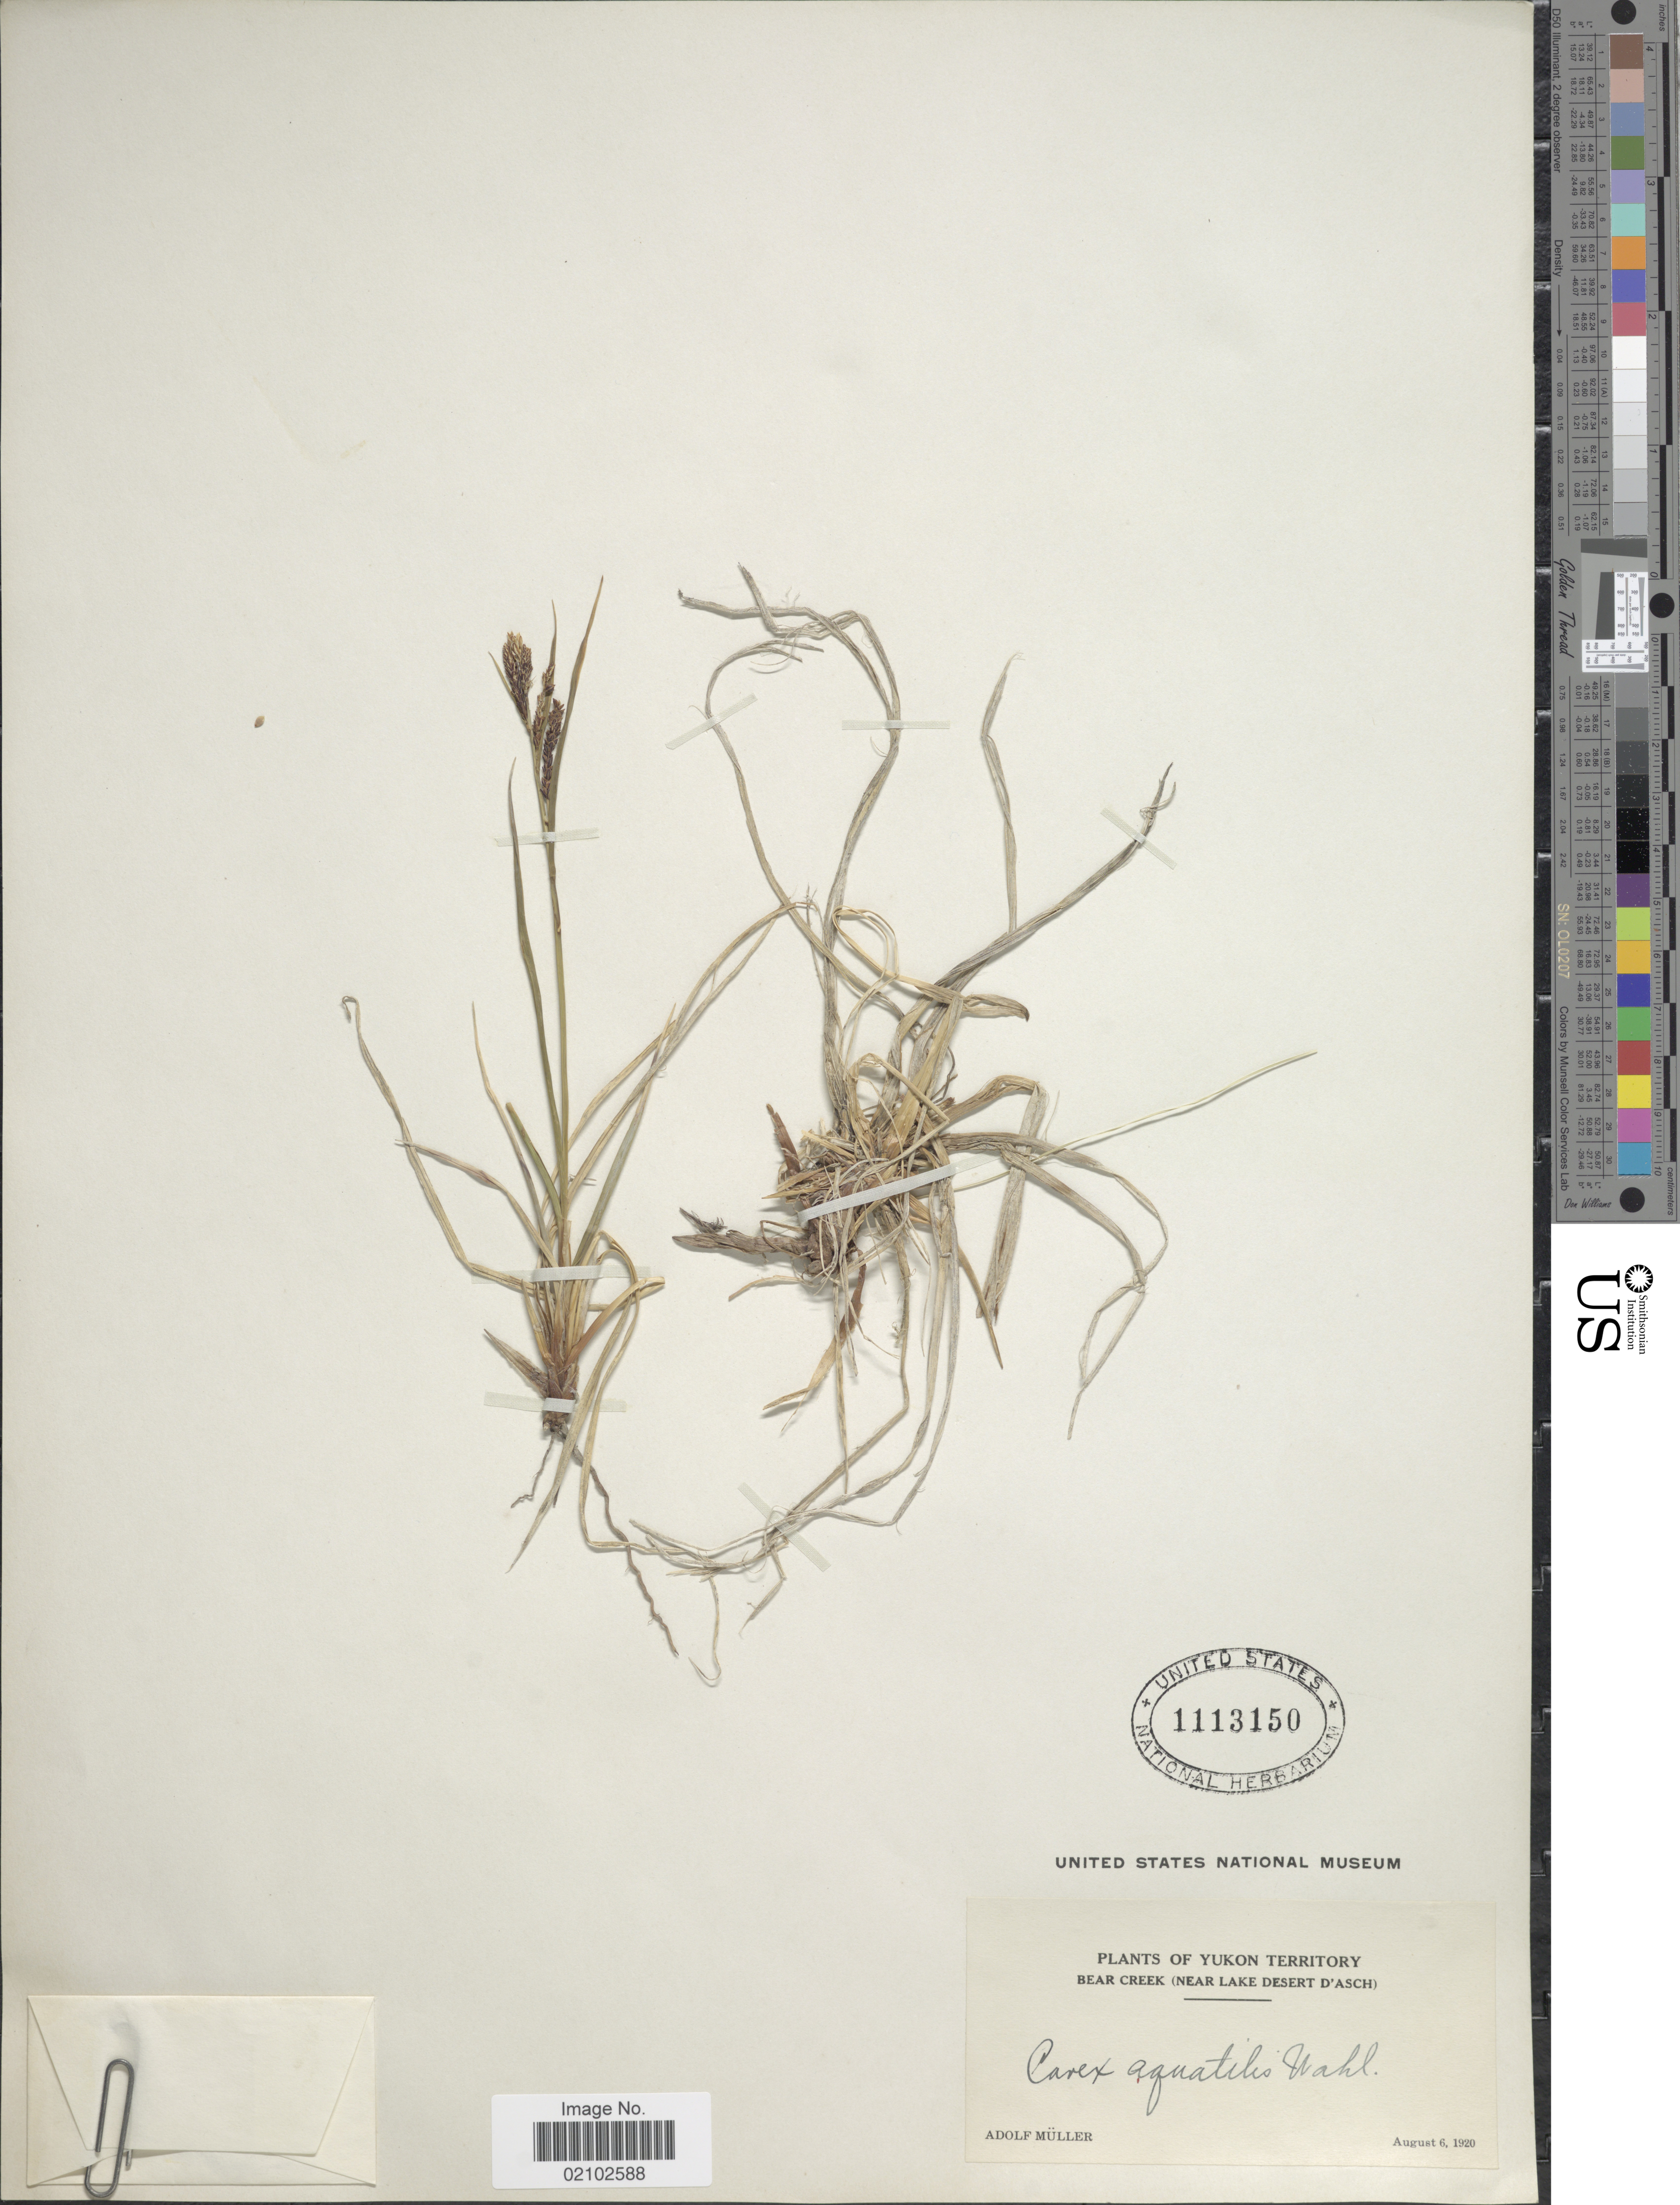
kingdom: Plantae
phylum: Tracheophyta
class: Liliopsida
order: Poales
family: Cyperaceae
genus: Carex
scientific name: Carex aquatilis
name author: Wahlenb.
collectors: A. Muller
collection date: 1920-08-06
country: Canada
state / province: Yukon Territory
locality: Bear Creek (Near Lake Desert D'Asch)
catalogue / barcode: US 1113150